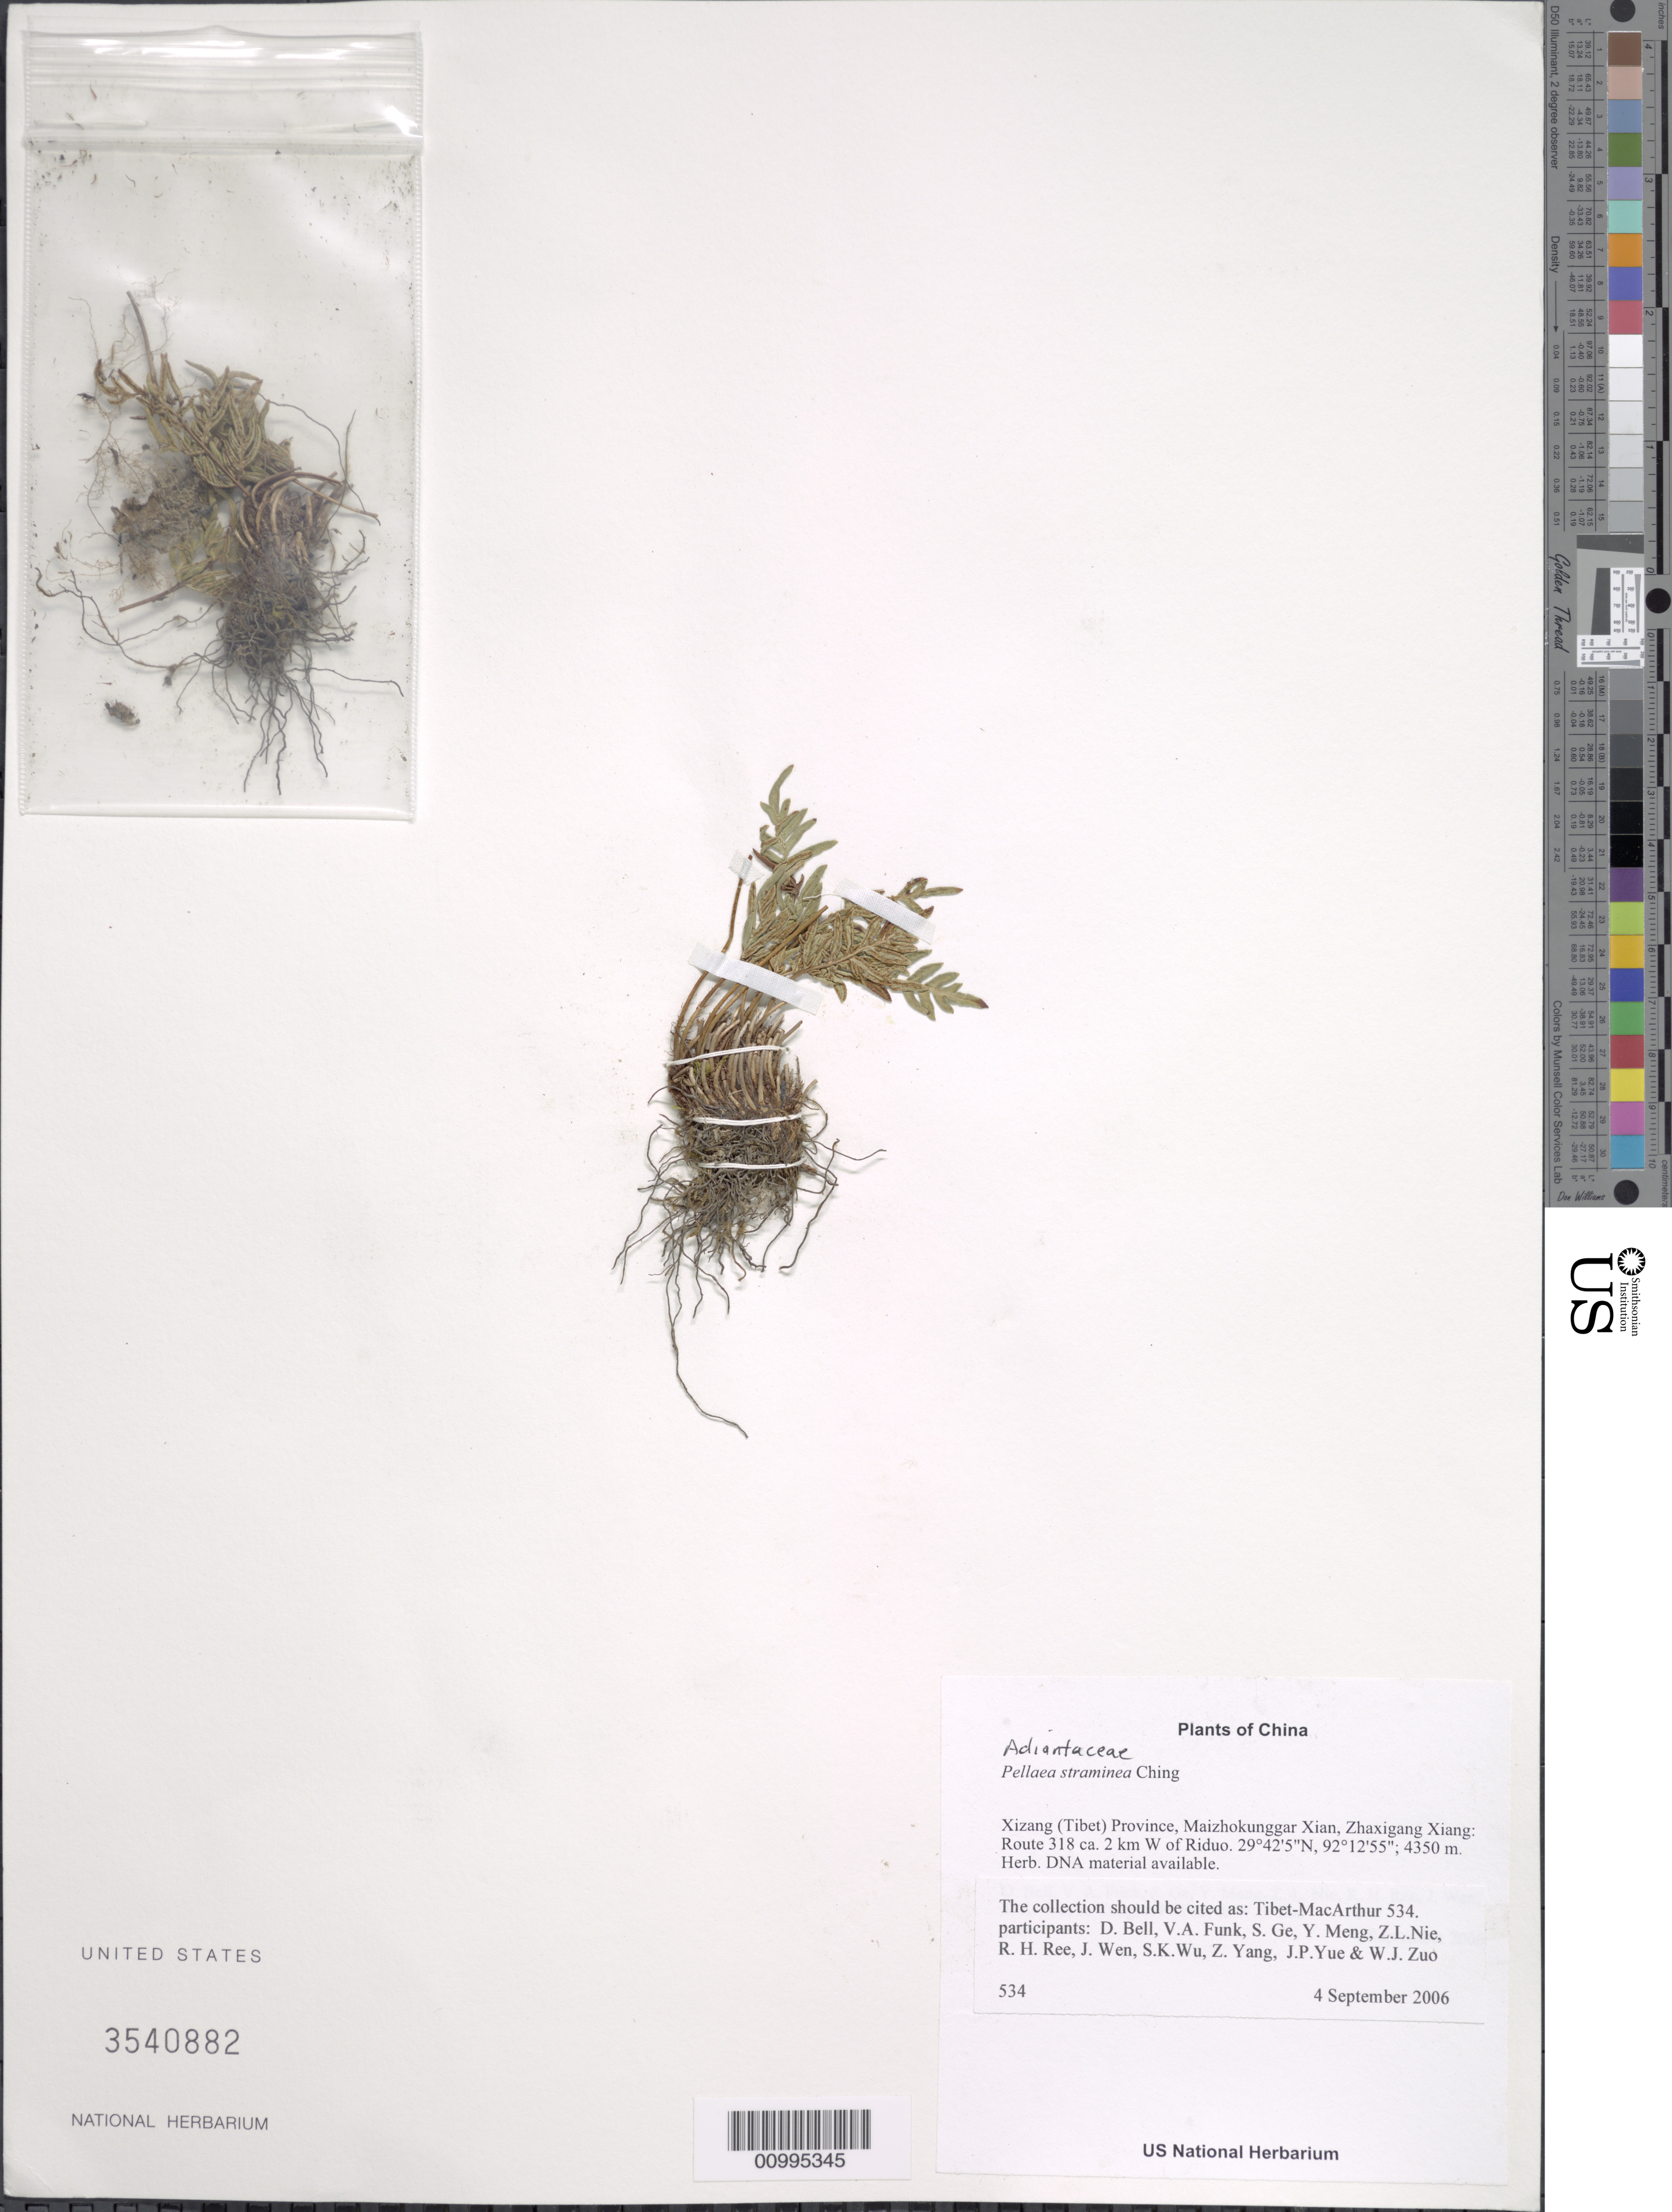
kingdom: Plantae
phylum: Tracheophyta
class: Polypodiopsida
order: Polypodiales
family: Pteridaceae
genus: Cheilanthes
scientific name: Cheilanthes straminea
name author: Brause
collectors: Tibet-MacArthur, D. A. Bell, V. Funk, S. Ge, Y. Meng, Z. Nie, R. Ree, J. Wen, S. K. Wu, Z. Yang, J. Yue & W. Zuo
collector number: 534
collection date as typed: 04 Sep 2006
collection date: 2006-09-04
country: China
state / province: Xizang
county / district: Maizhokunggar Xian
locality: Zhaxigang Xiang. Route 318 ca. 2 km W of Riduo.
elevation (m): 4350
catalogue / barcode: US 3540882